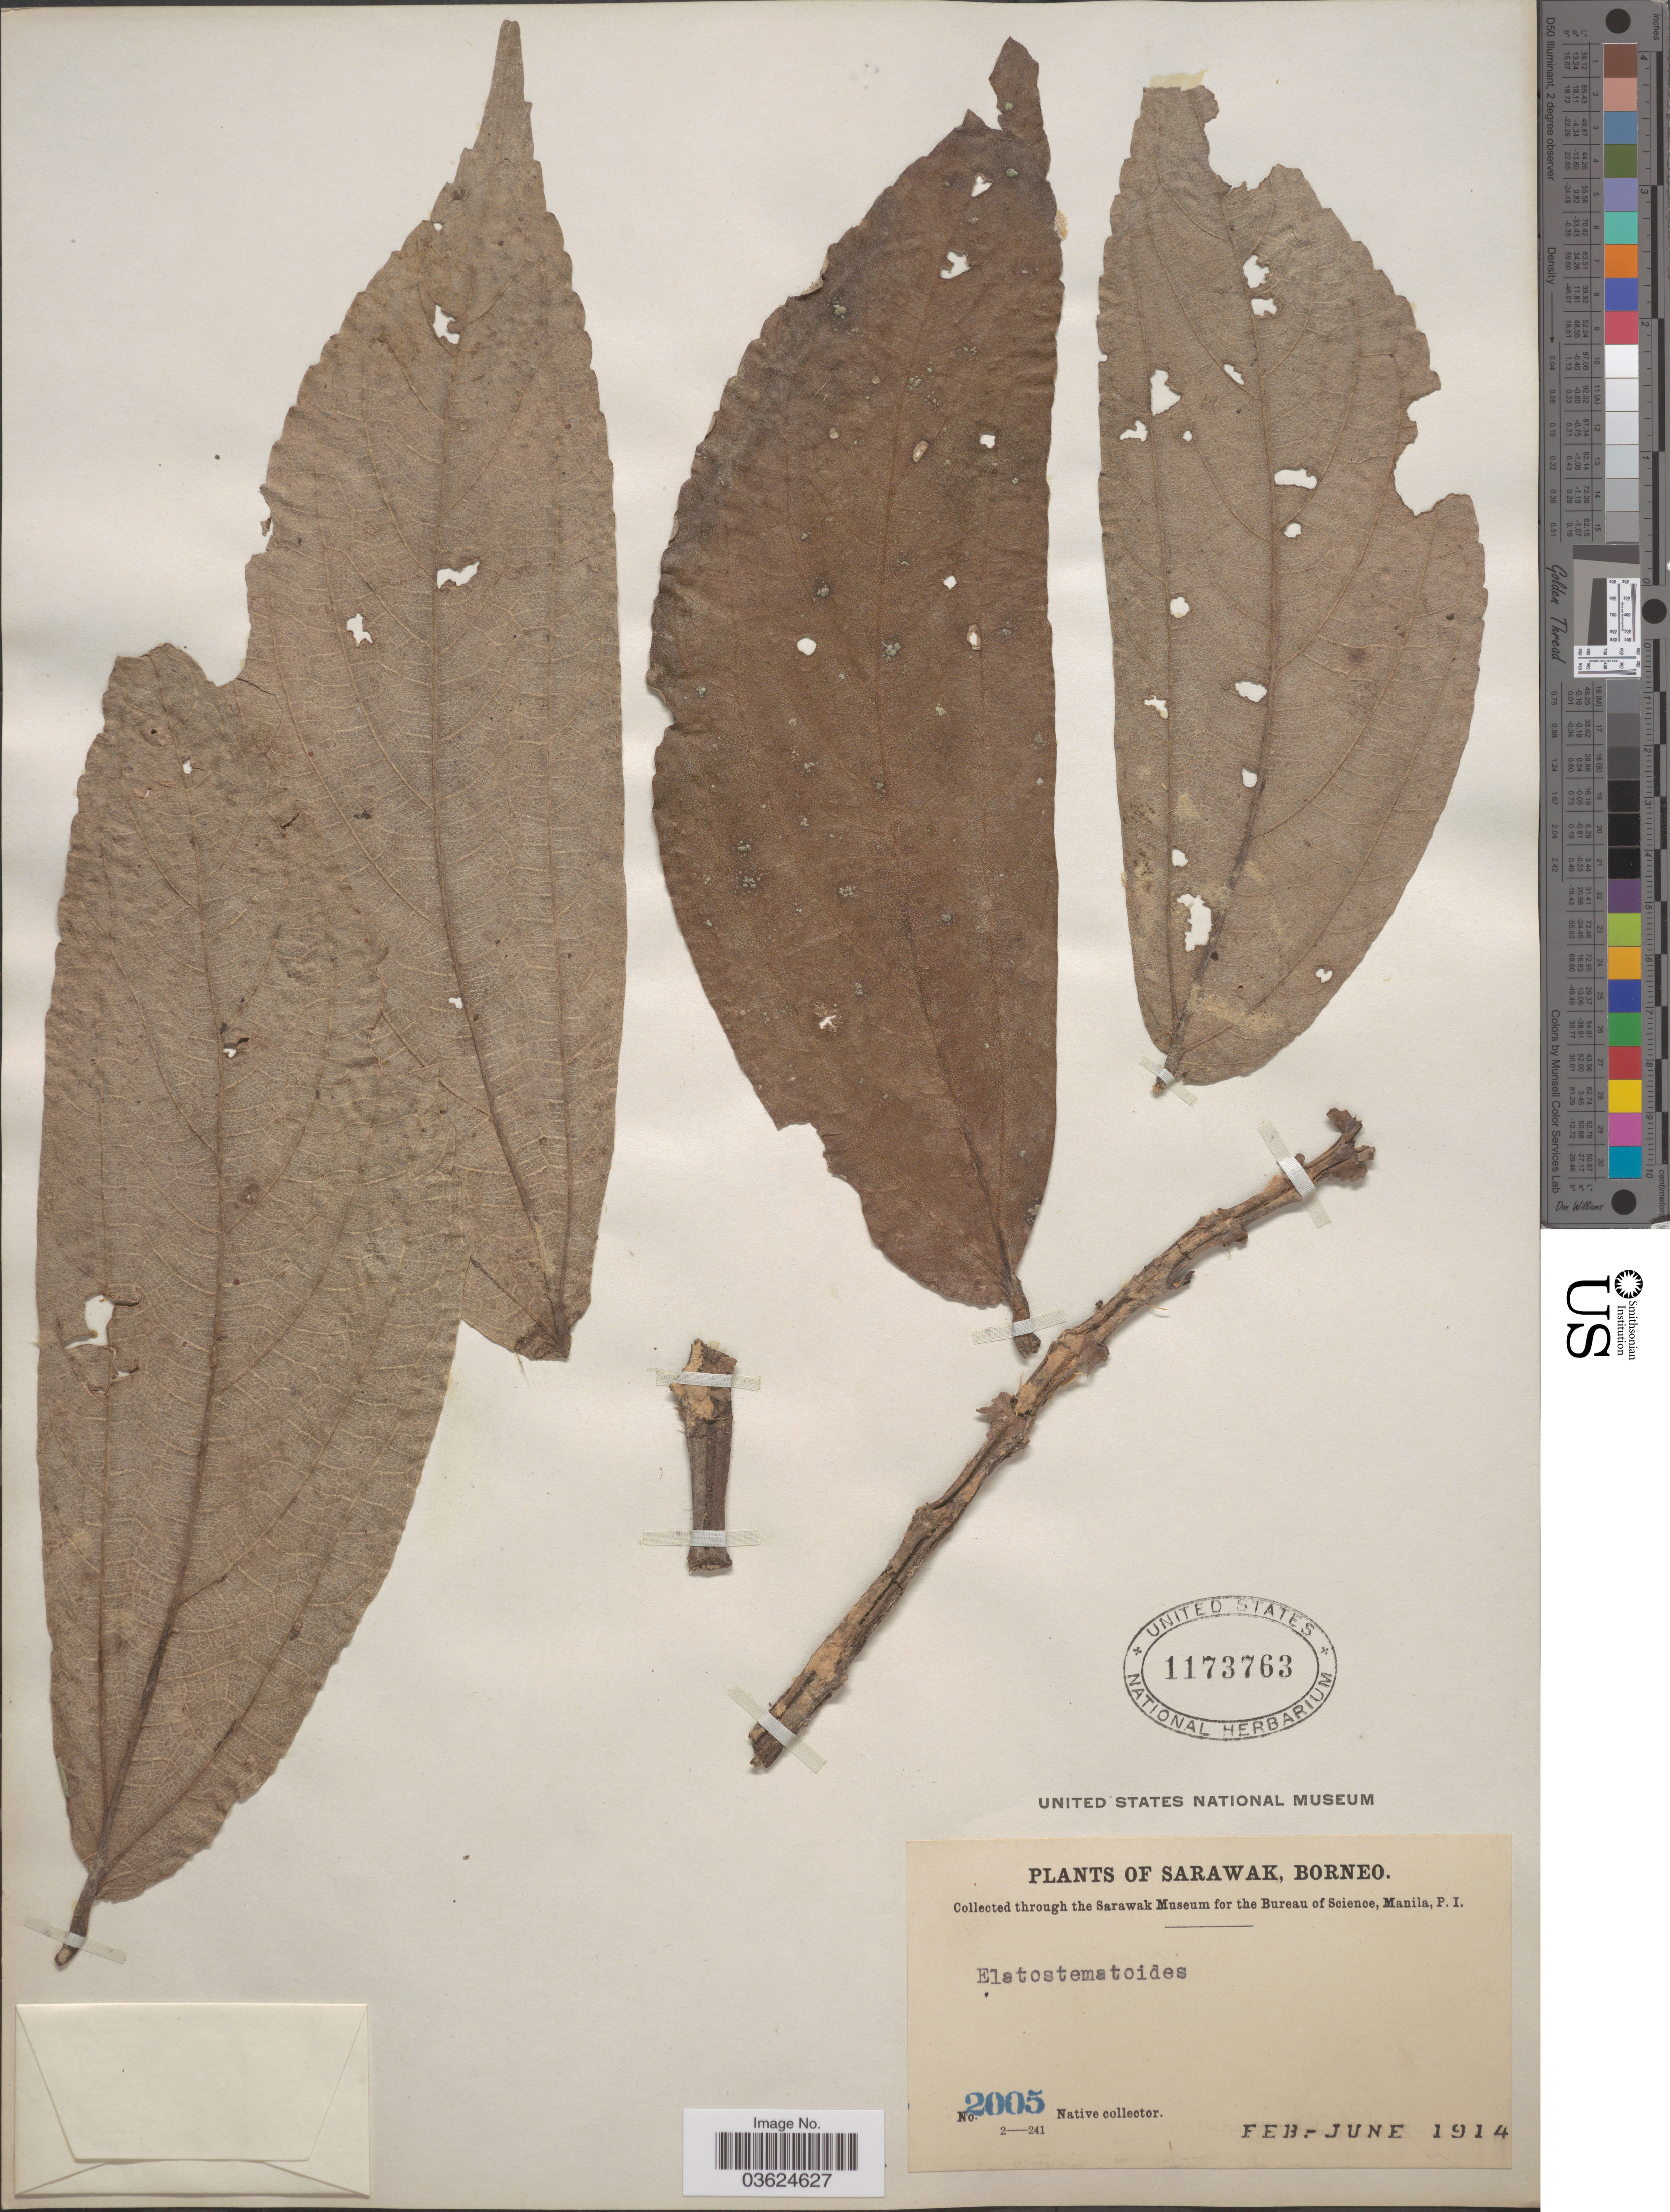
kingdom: Plantae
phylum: Tracheophyta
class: Magnoliopsida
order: Rosales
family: Urticaceae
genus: Elatostematoides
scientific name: Elatostematoides sp.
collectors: Native collector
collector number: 2005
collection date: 1914-02/1914-06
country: Malaysia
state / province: Sarawak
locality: Borneo.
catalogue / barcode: US 1173763